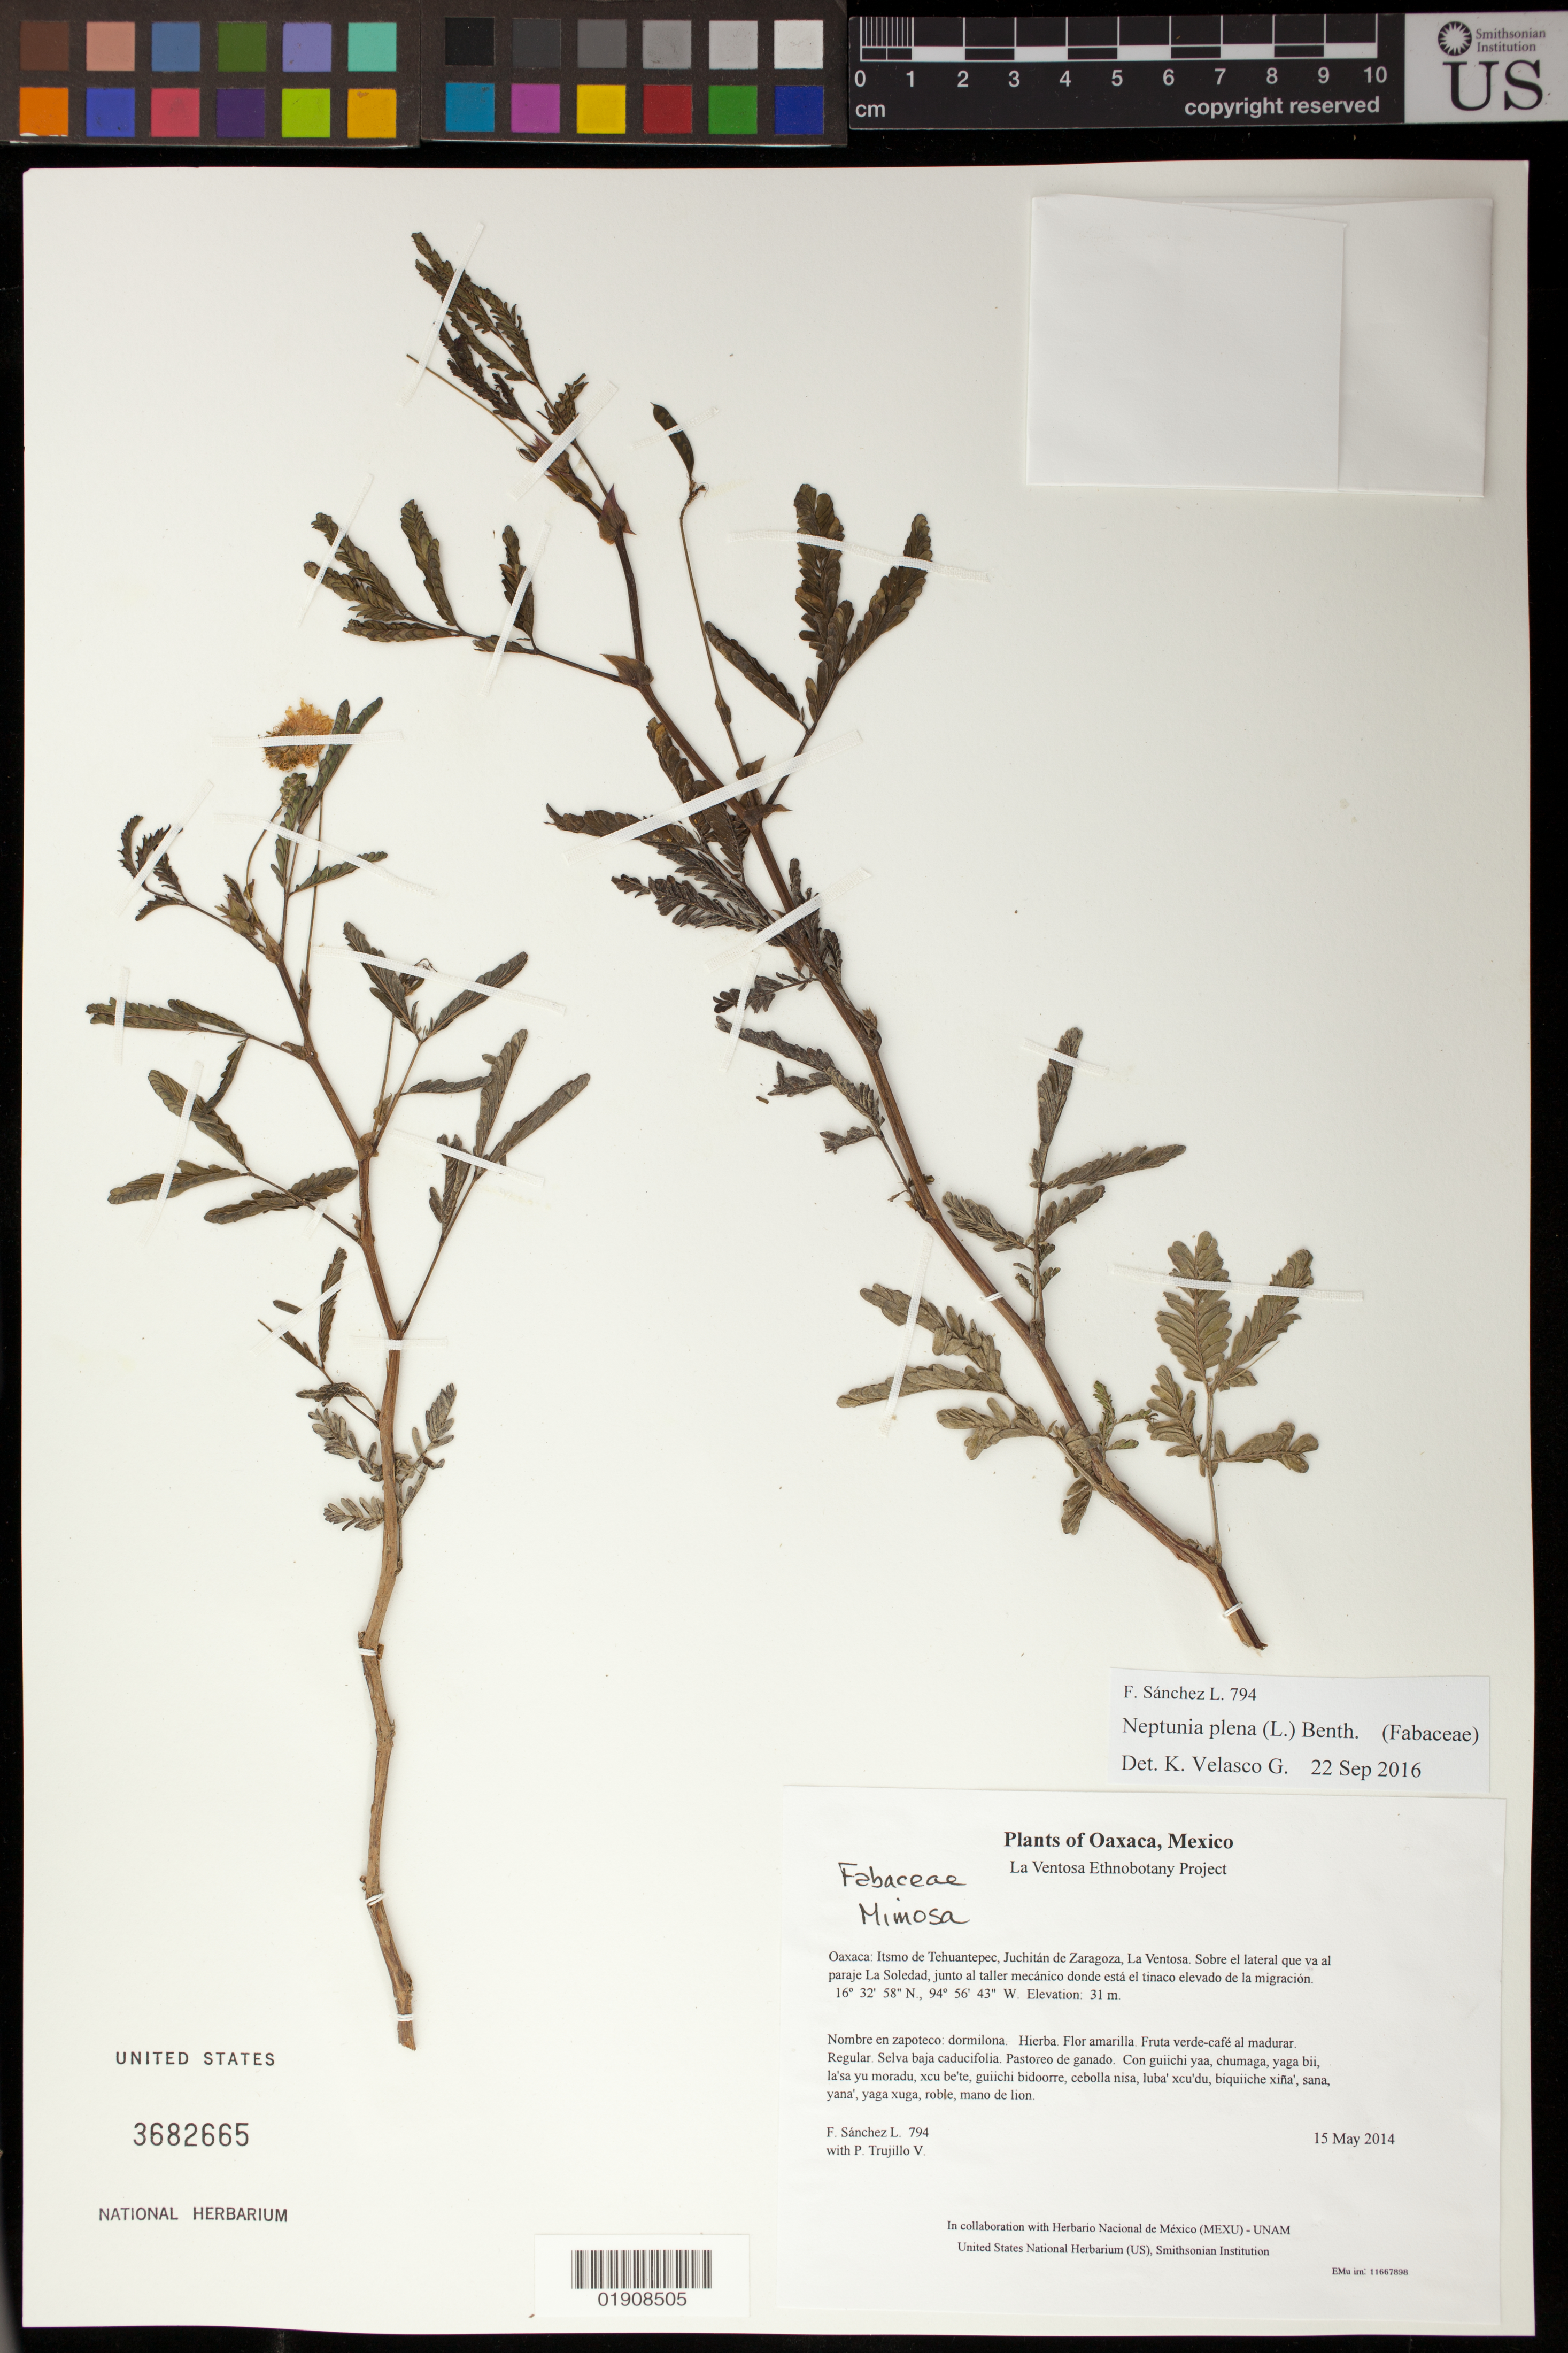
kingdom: Plantae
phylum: Tracheophyta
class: Magnoliopsida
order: Fabales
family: Fabaceae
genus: Neptunia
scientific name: Neptunia plena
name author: (L.) Benth.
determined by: Velasco G., Kenia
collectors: F. Sánchez L. & P. Trujillo V.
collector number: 794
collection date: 2014-05-15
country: Mexico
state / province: Oaxaca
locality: Itsmo de Tehuantepec, Juchitán de Zaragoza, La Ventosa. Sobre el lateral que va al paraje La Soledad, junto al taller mecánico donde está el tinaco elevado de la migración.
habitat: Selva baja caducifolia. Pastoreo de ganado.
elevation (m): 31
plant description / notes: MEXU, SERO; Guixi bandaga. Guie' naguchi. Cuaananaxhi naga'-nagulla ni namuu . Nuu.; dormilona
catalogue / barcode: US 3682665